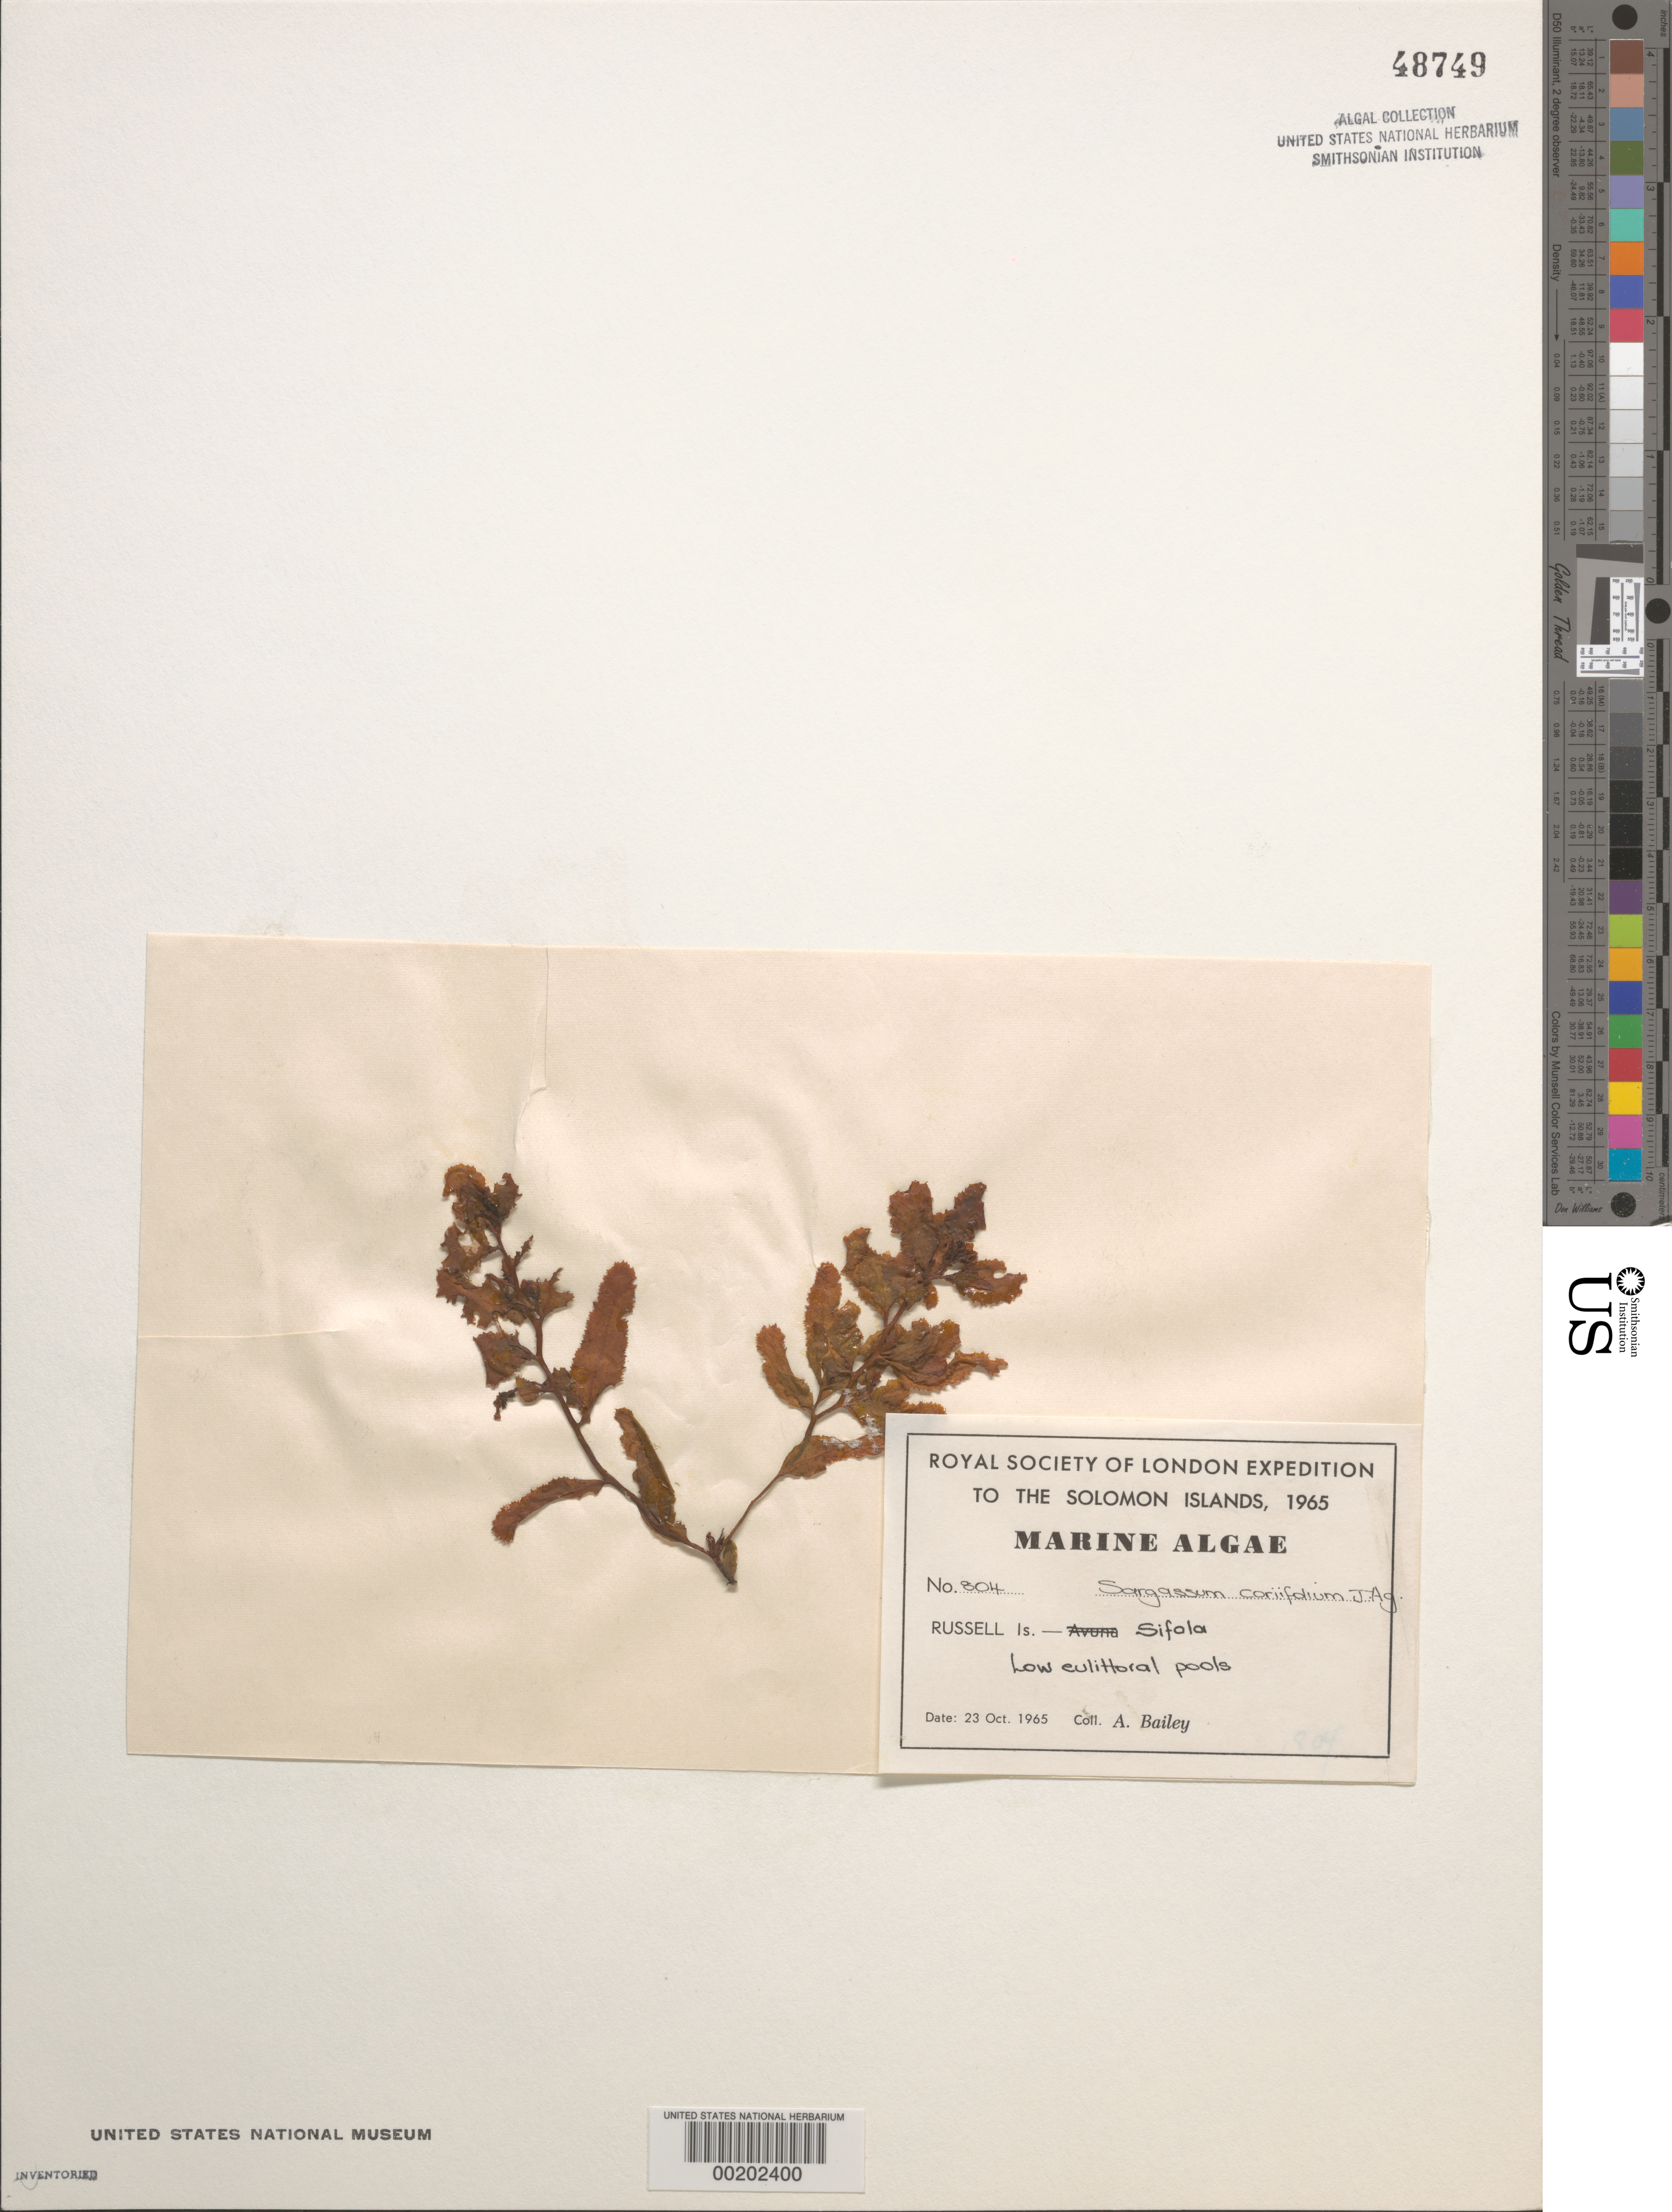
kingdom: Chromista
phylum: Ochrophyta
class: Phaeophyceae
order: Fucales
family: Sargassaceae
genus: Sargassum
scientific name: Sargassum odontocarpum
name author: Sonder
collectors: A. Bailey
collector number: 804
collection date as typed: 23 Oct 1965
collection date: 1965-10-23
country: Solomon Islands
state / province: Central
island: Mbanika [Banika]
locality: Sifola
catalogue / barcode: US 48749